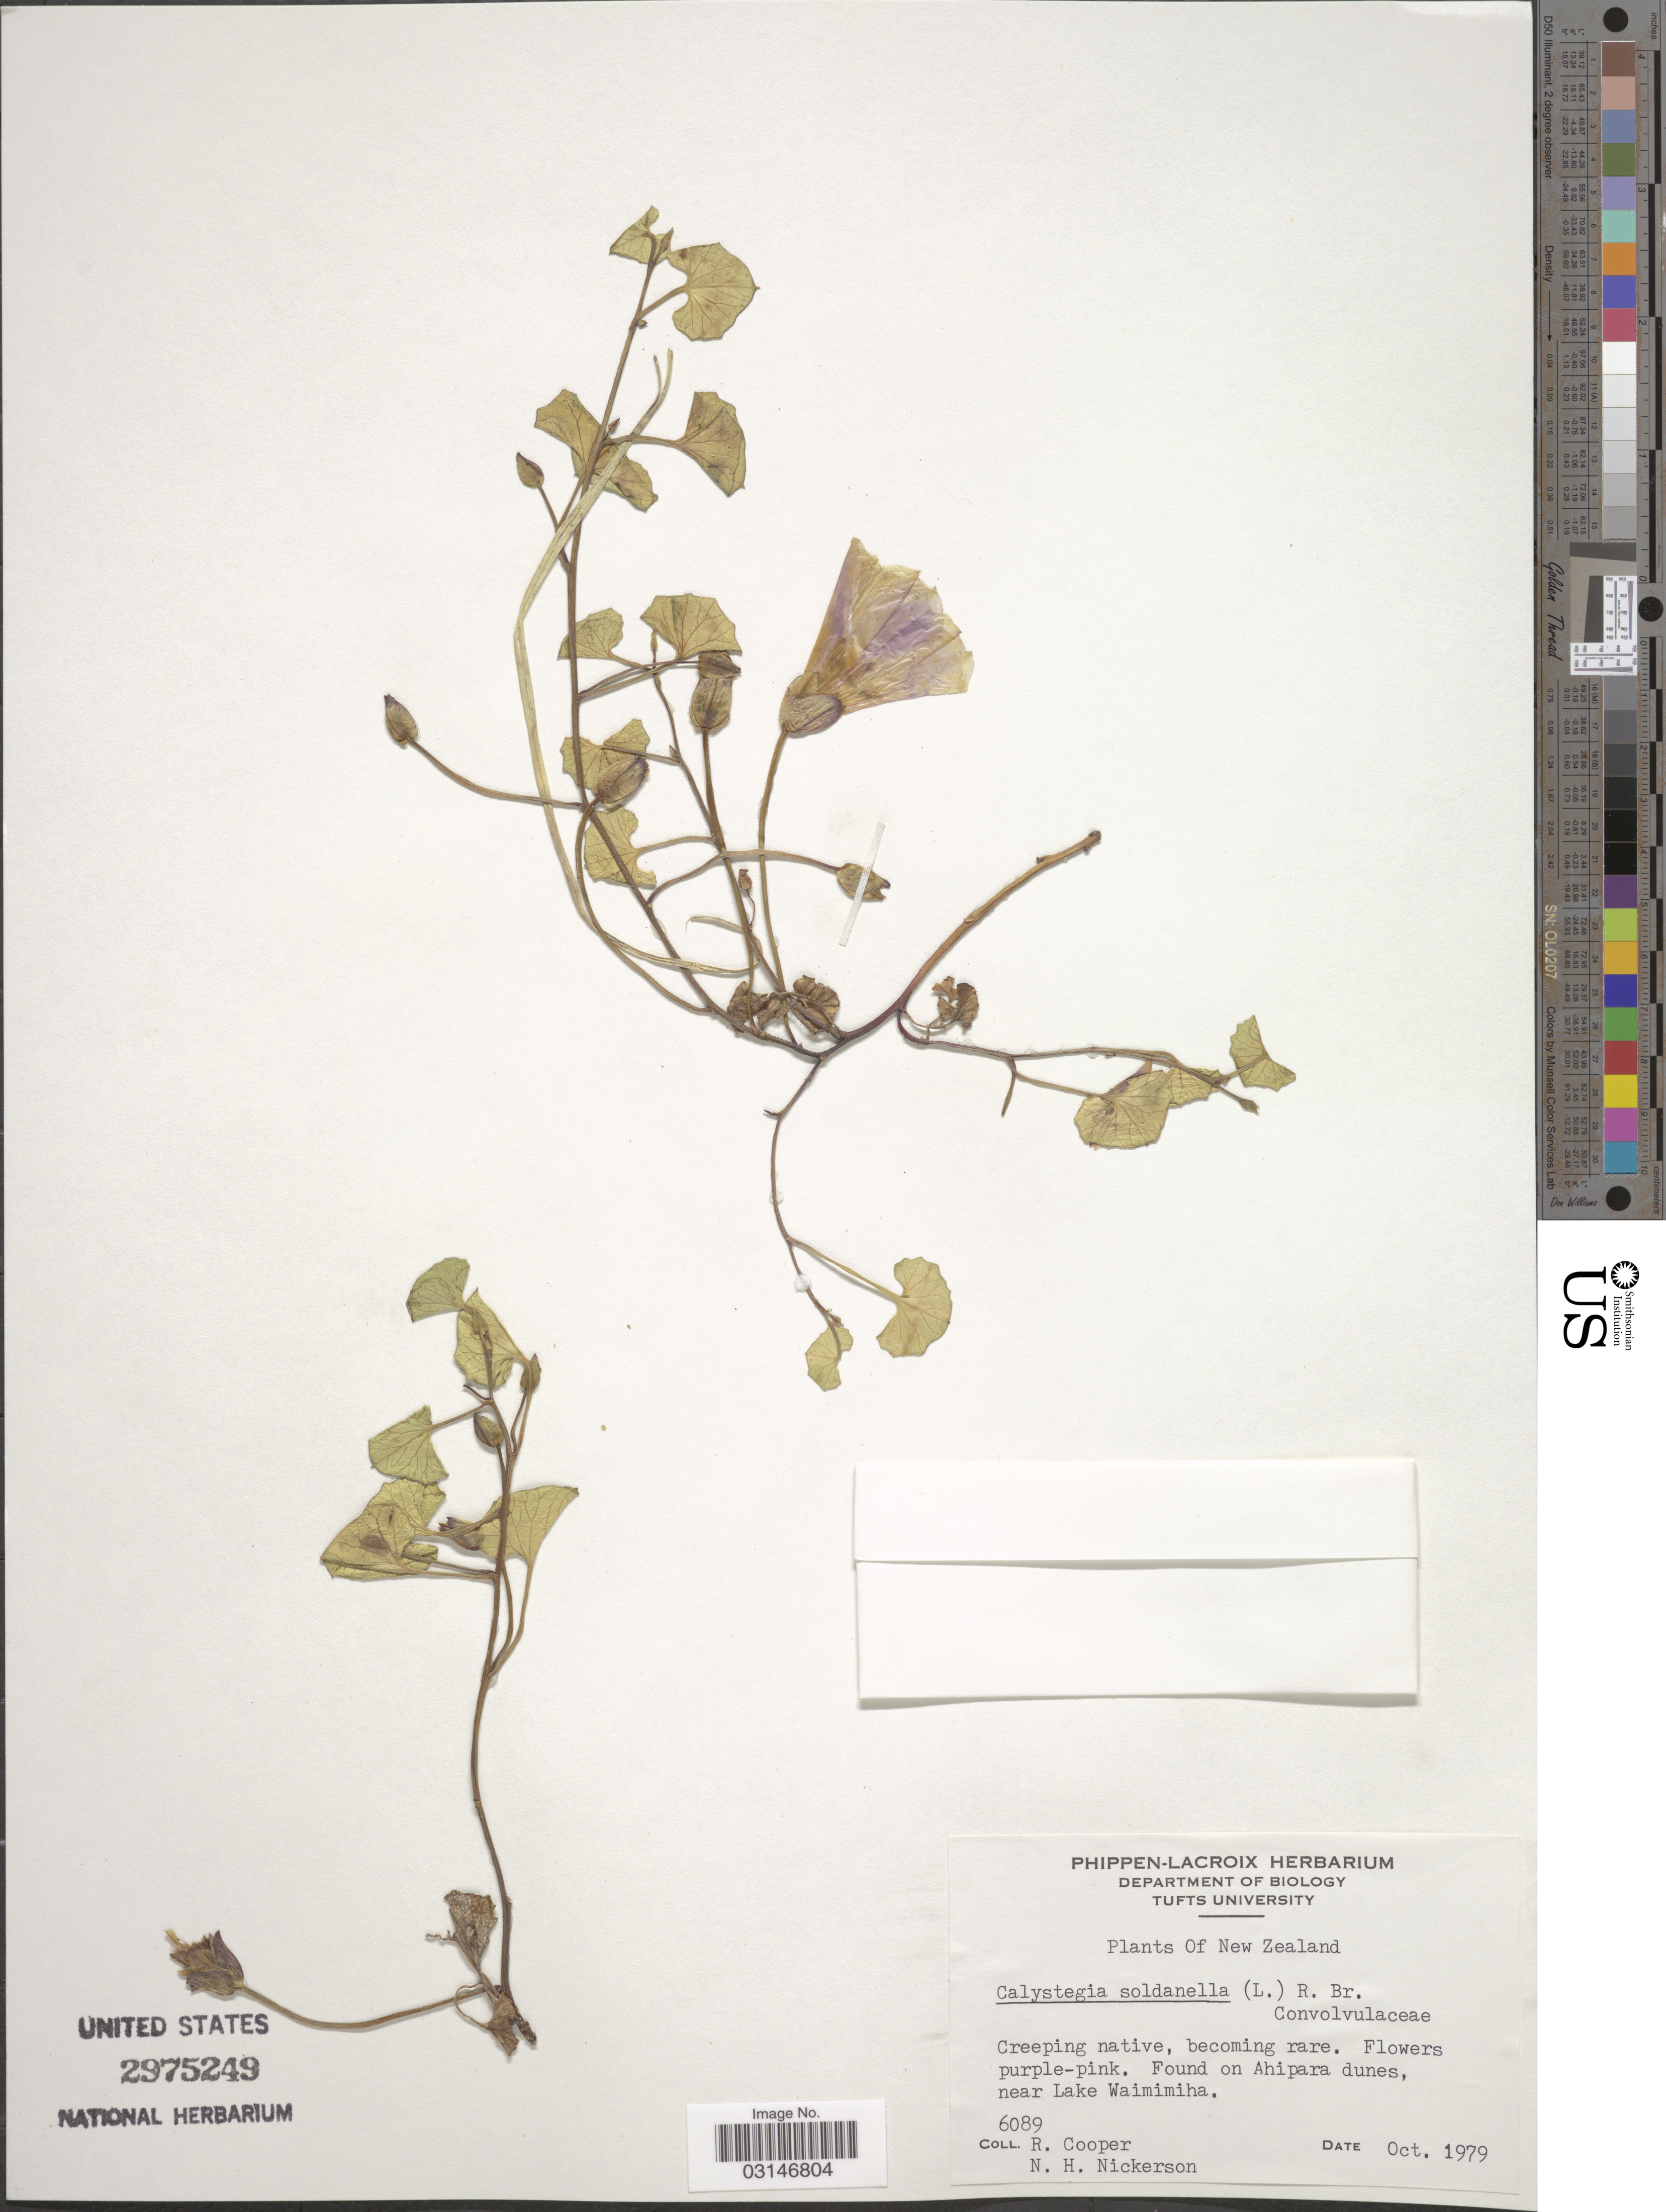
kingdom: Plantae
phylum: Tracheophyta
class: Magnoliopsida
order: Solanales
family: Convolvulaceae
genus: Calystegia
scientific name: Calystegia soldanella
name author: (L.) R. Br.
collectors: R. Cooper & N. Nickerson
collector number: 6089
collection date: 1979-10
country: New Zealand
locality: Found on Ahipara dunes, near Lake Waimimiha.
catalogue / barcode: US 2975249